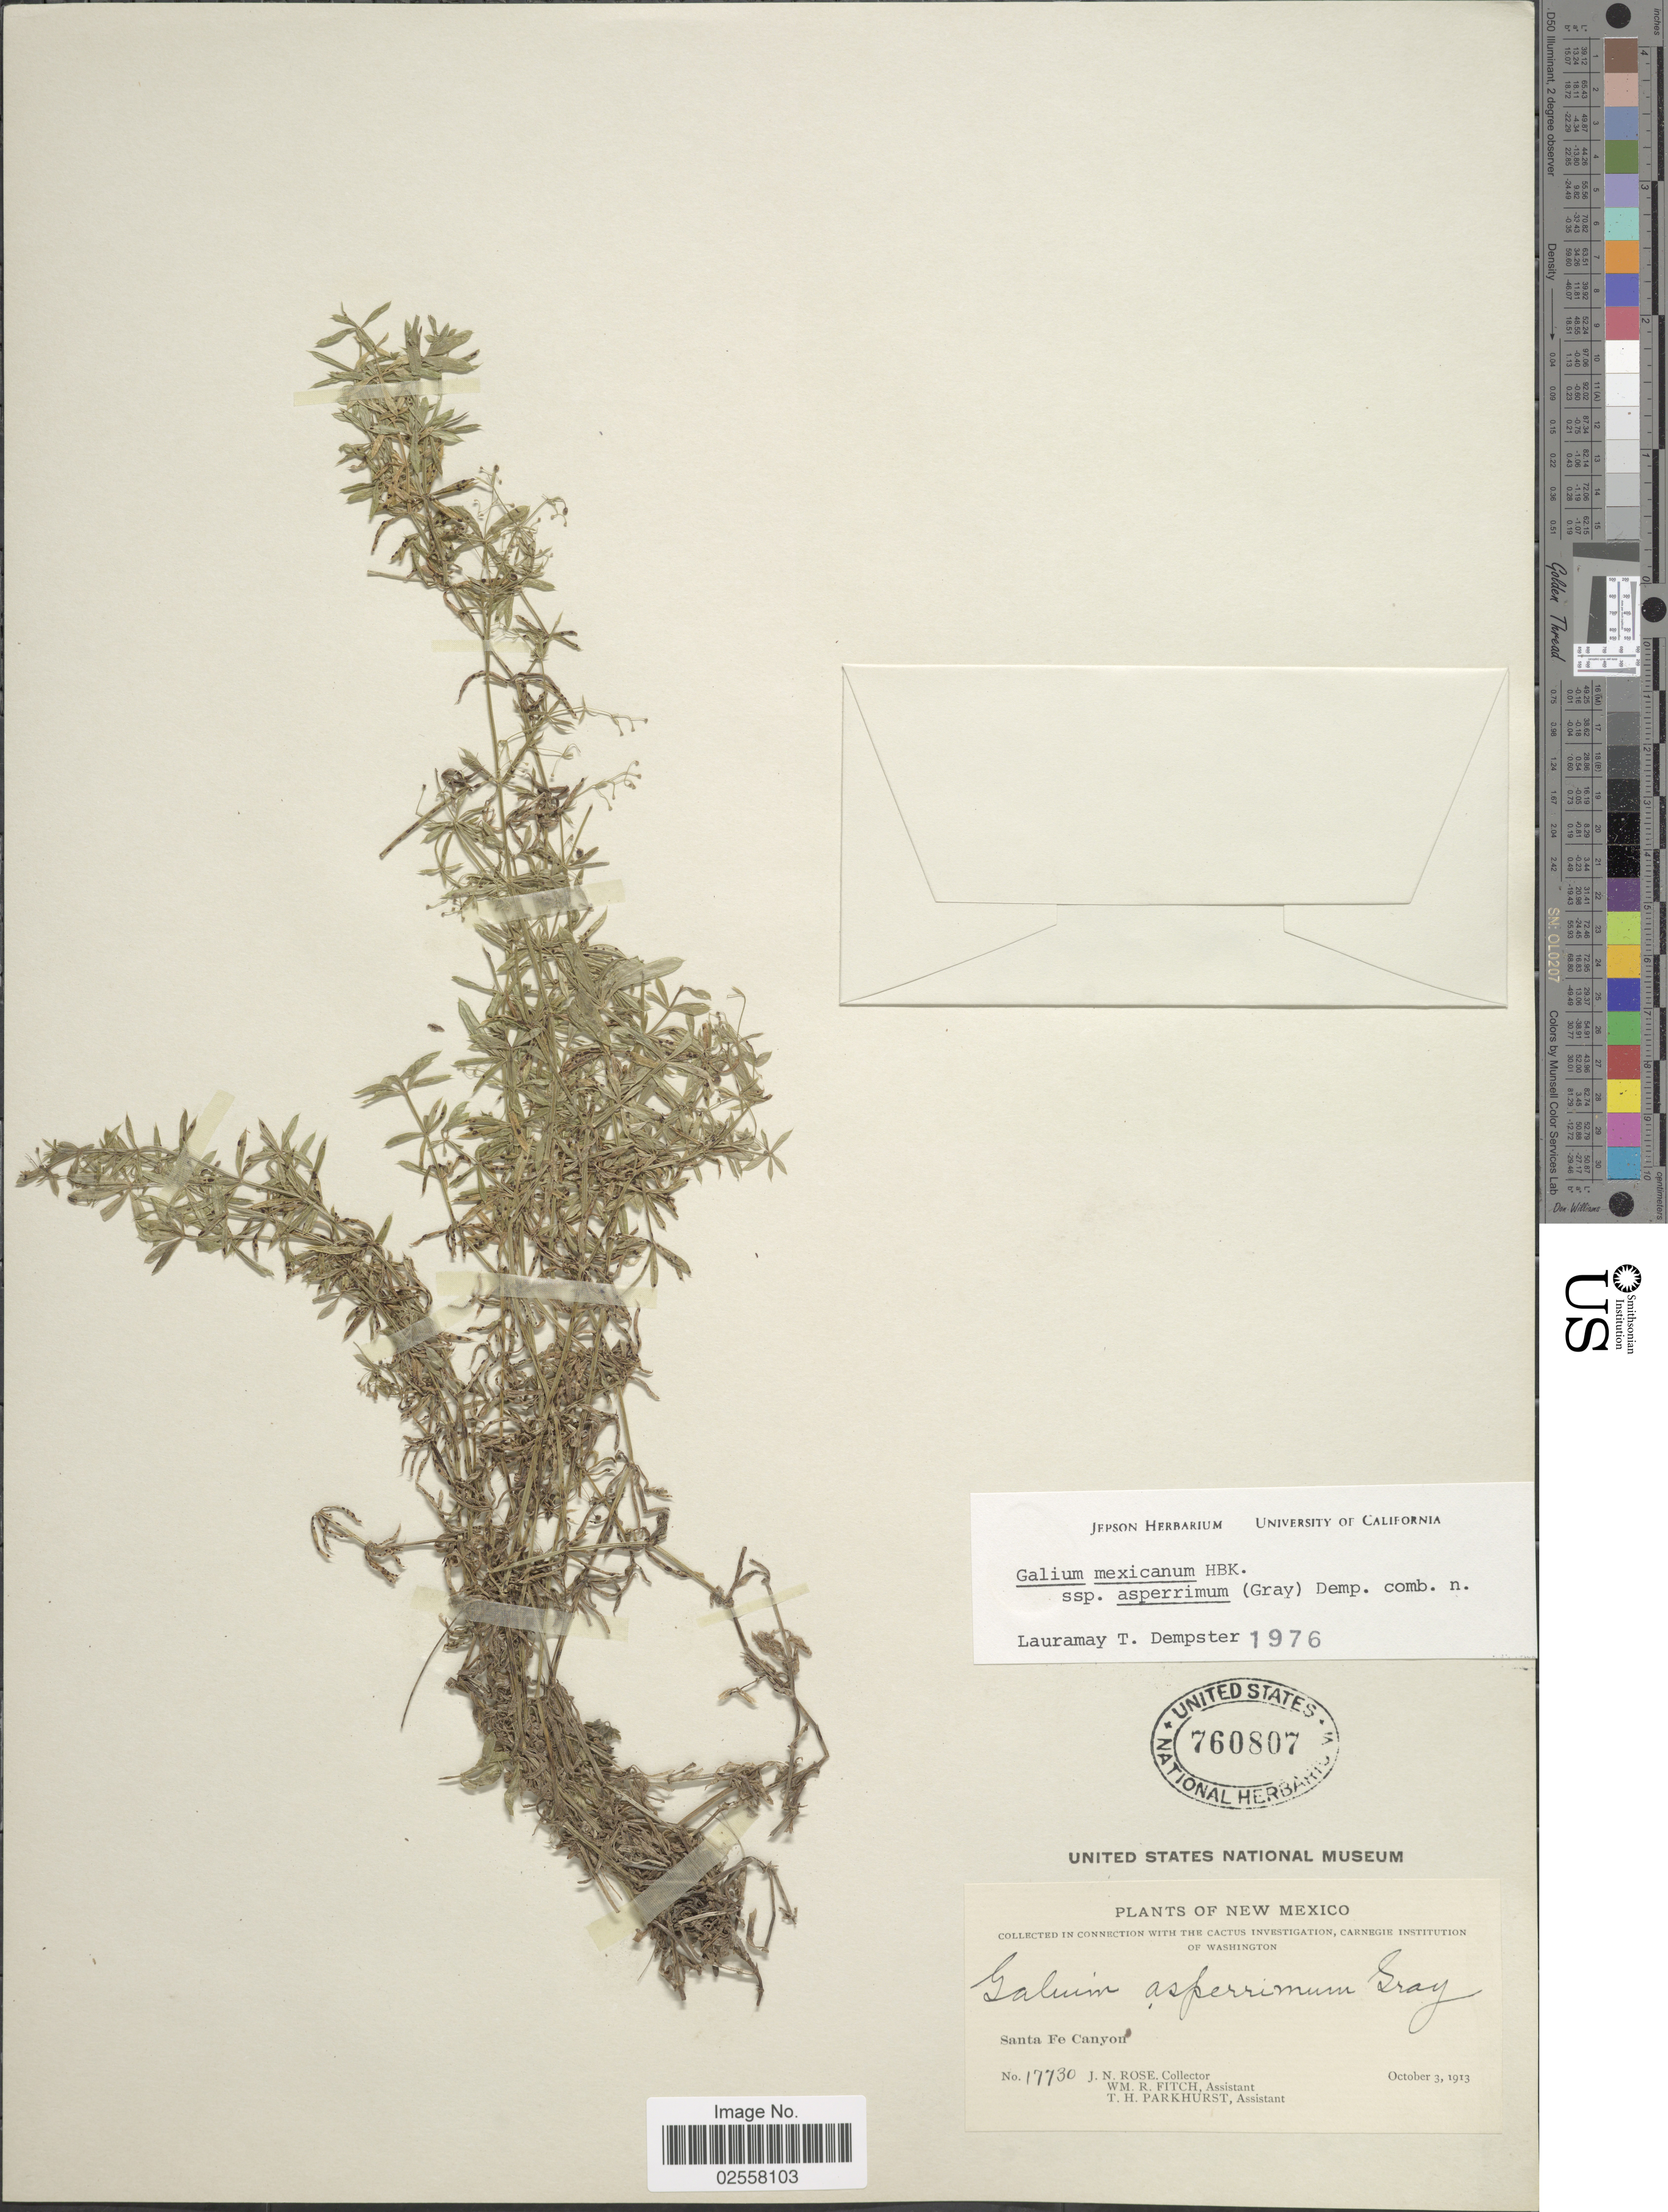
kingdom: Plantae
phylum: Tracheophyta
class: Magnoliopsida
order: Gentianales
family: Rubiaceae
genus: Galium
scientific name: Galium mexicanum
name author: Kunth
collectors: J. N. Rose, W. R. Fitch & T. Parkhurst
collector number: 17730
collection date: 1913-10-03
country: United States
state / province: New Mexico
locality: Santa Fe Canyon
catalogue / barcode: US 760807